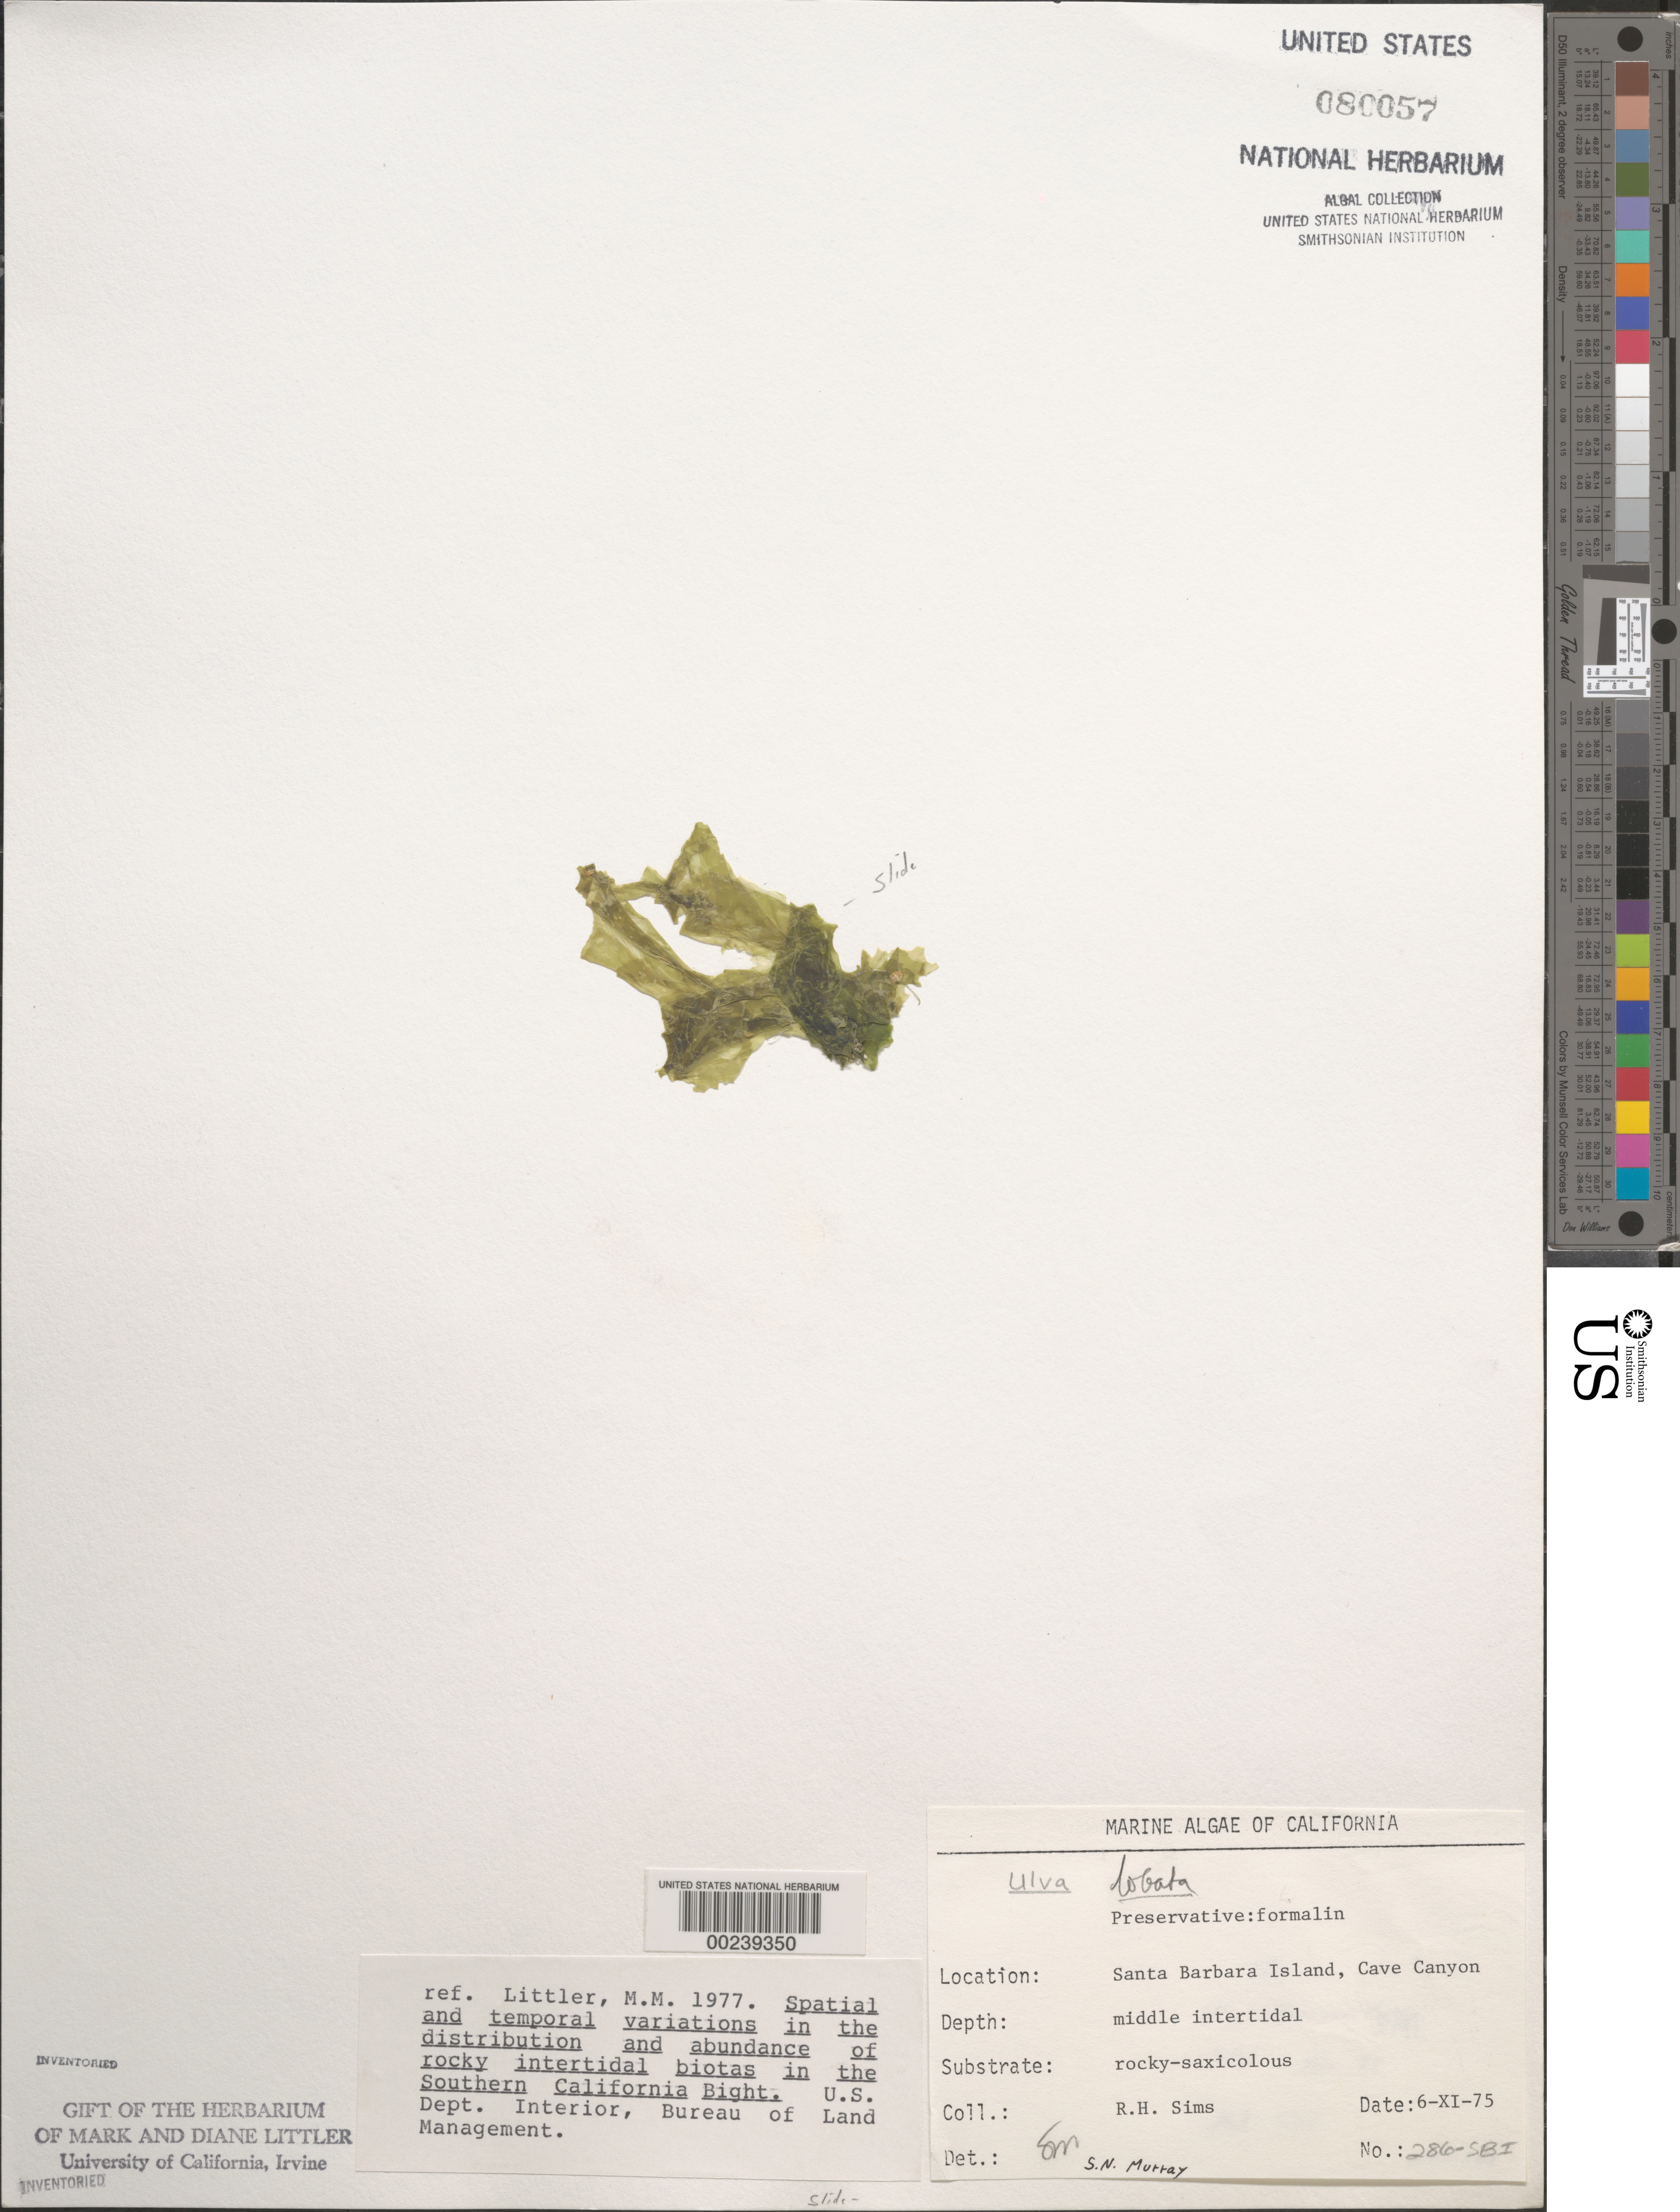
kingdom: Plantae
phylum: Chlorophyta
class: Ulvophyceae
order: Ulvales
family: Ulvaceae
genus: Ulva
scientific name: Ulva lactuca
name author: L.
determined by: Algae name updating Project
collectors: R. H. Sims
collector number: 286-sbi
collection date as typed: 06 Nov 1975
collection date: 1975-11-06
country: United States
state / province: California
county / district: Santa Barbara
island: Santa Barbara Island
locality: Cave Canyon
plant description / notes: BLM-SOCALBIGHT Rocky Intertidal Survey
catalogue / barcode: US 80057